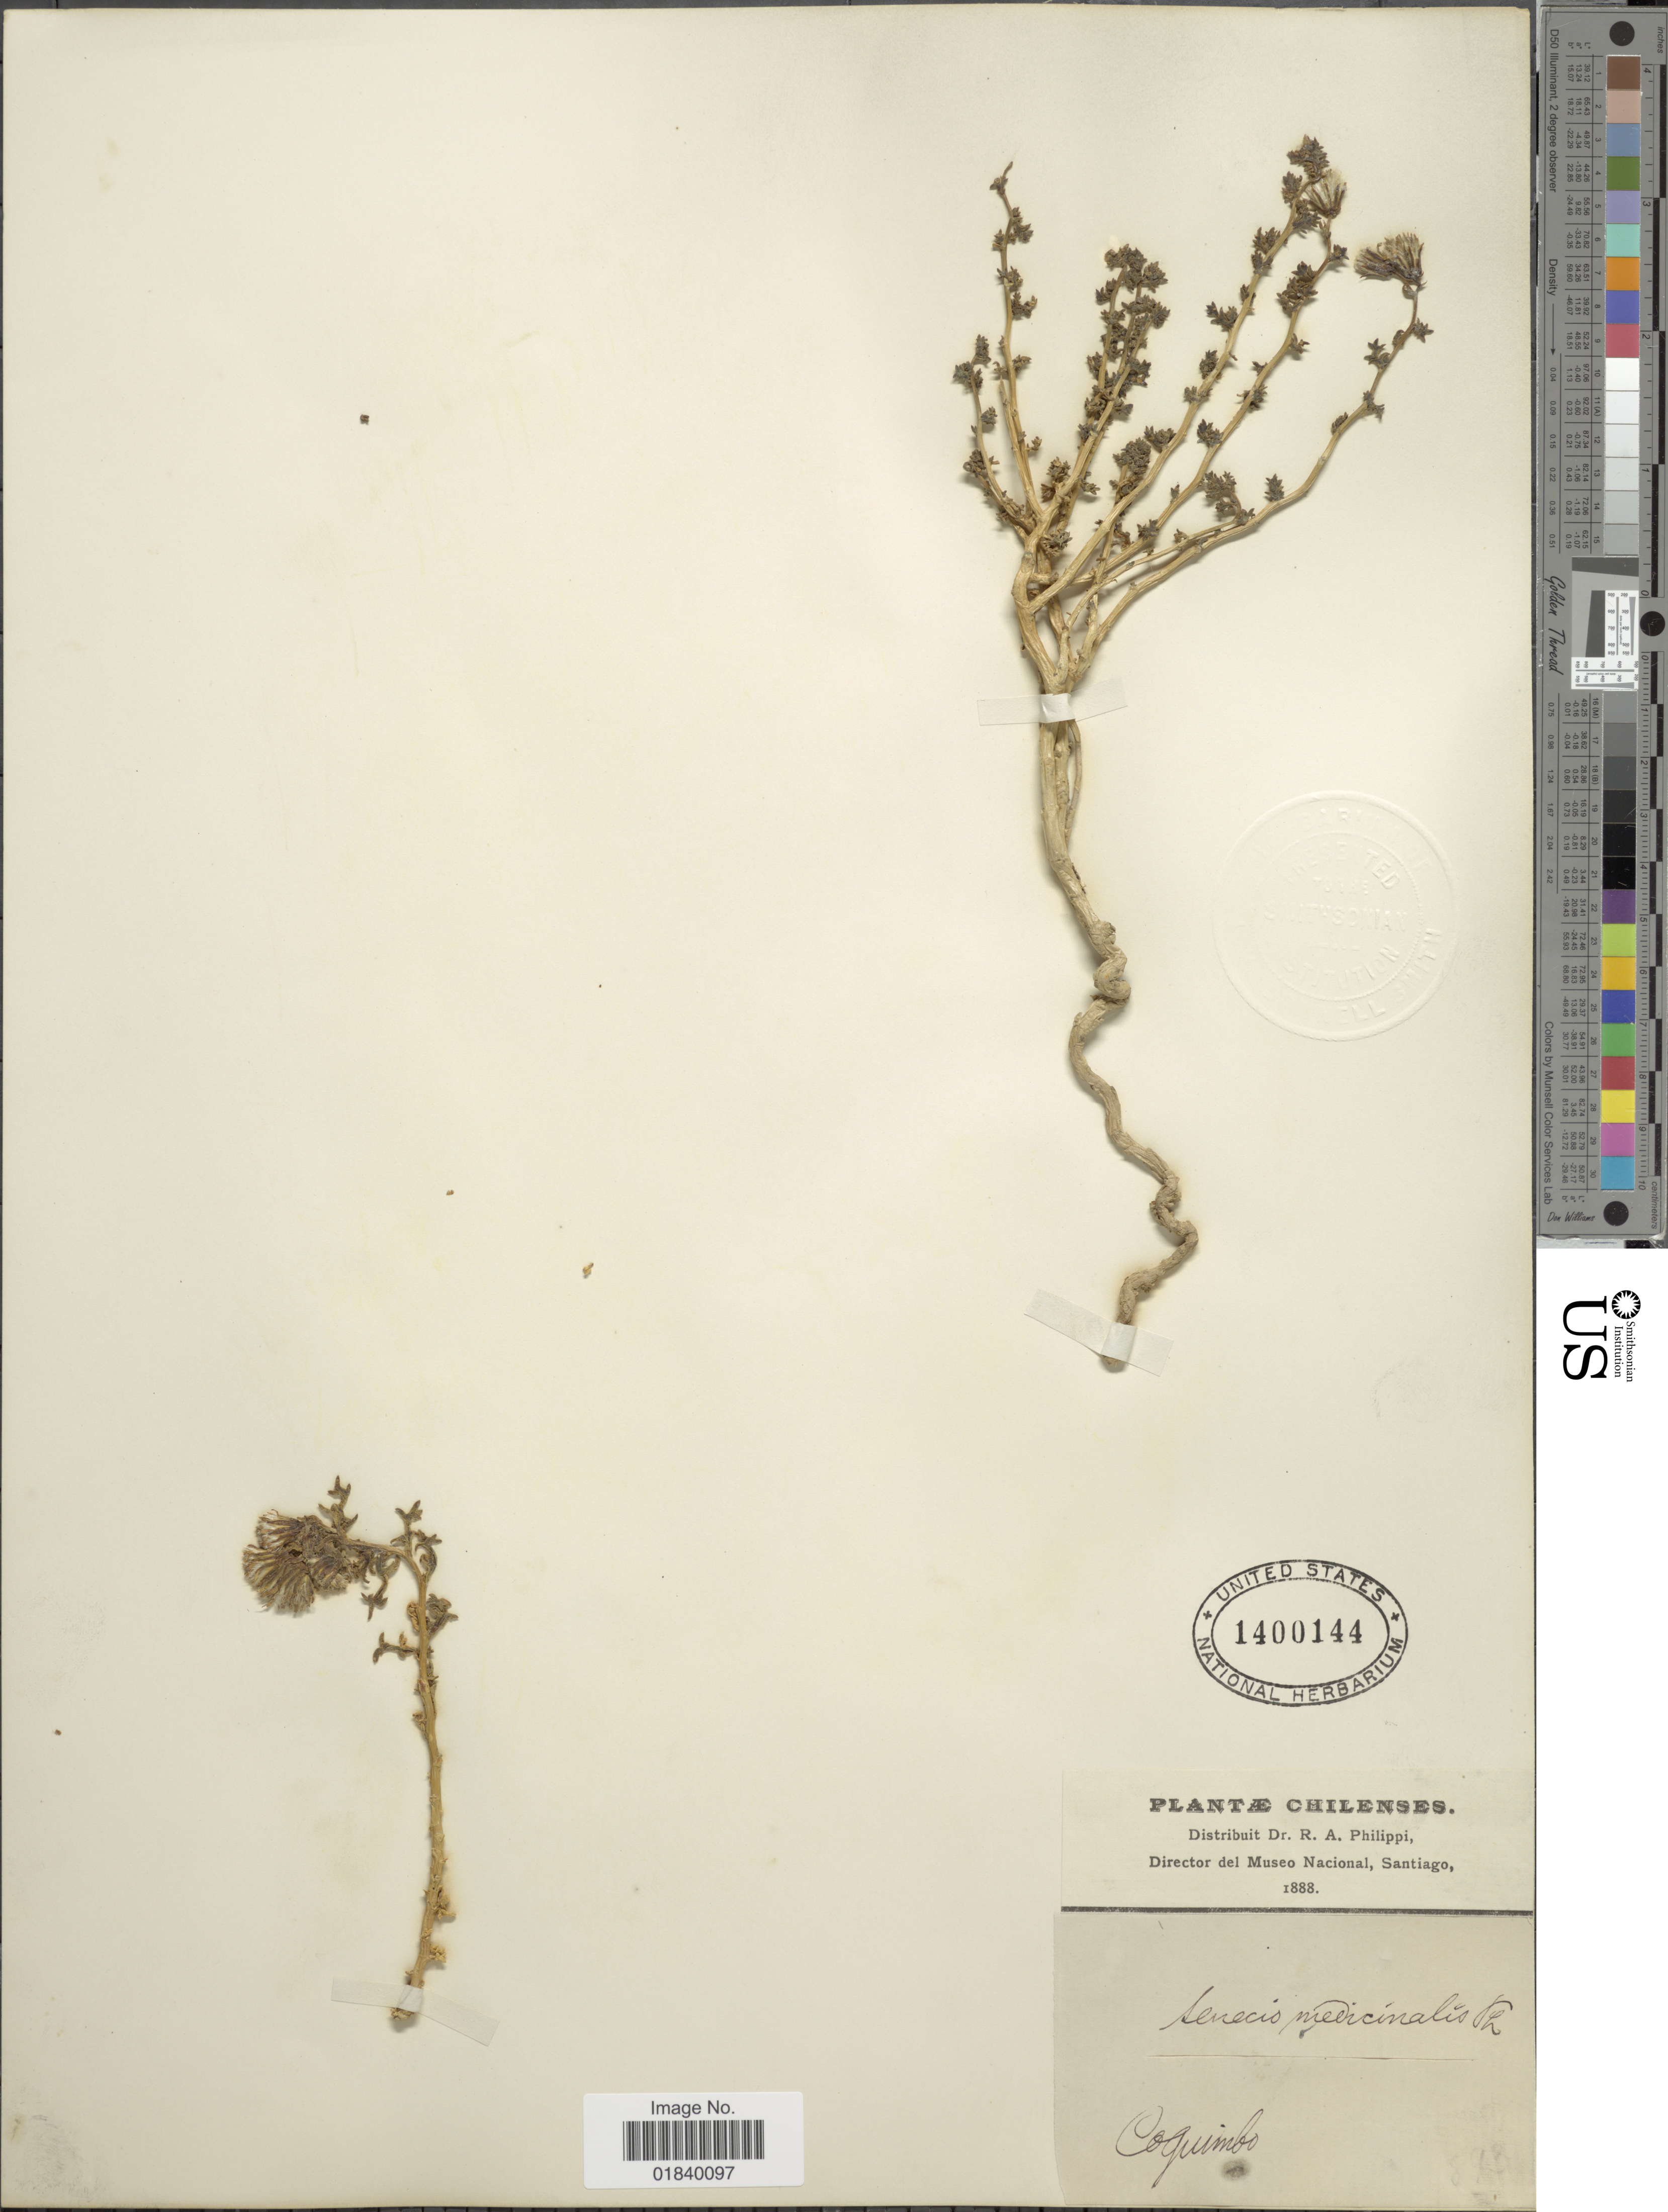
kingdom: Plantae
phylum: Tracheophyta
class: Magnoliopsida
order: Asterales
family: Asteraceae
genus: Senecio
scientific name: Senecio oreophyton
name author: J. Rémy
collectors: R. A. Philippi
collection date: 1888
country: Chile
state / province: Coquimbo (IV)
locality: Coquimbo. Chilenses.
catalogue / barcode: US 1400144